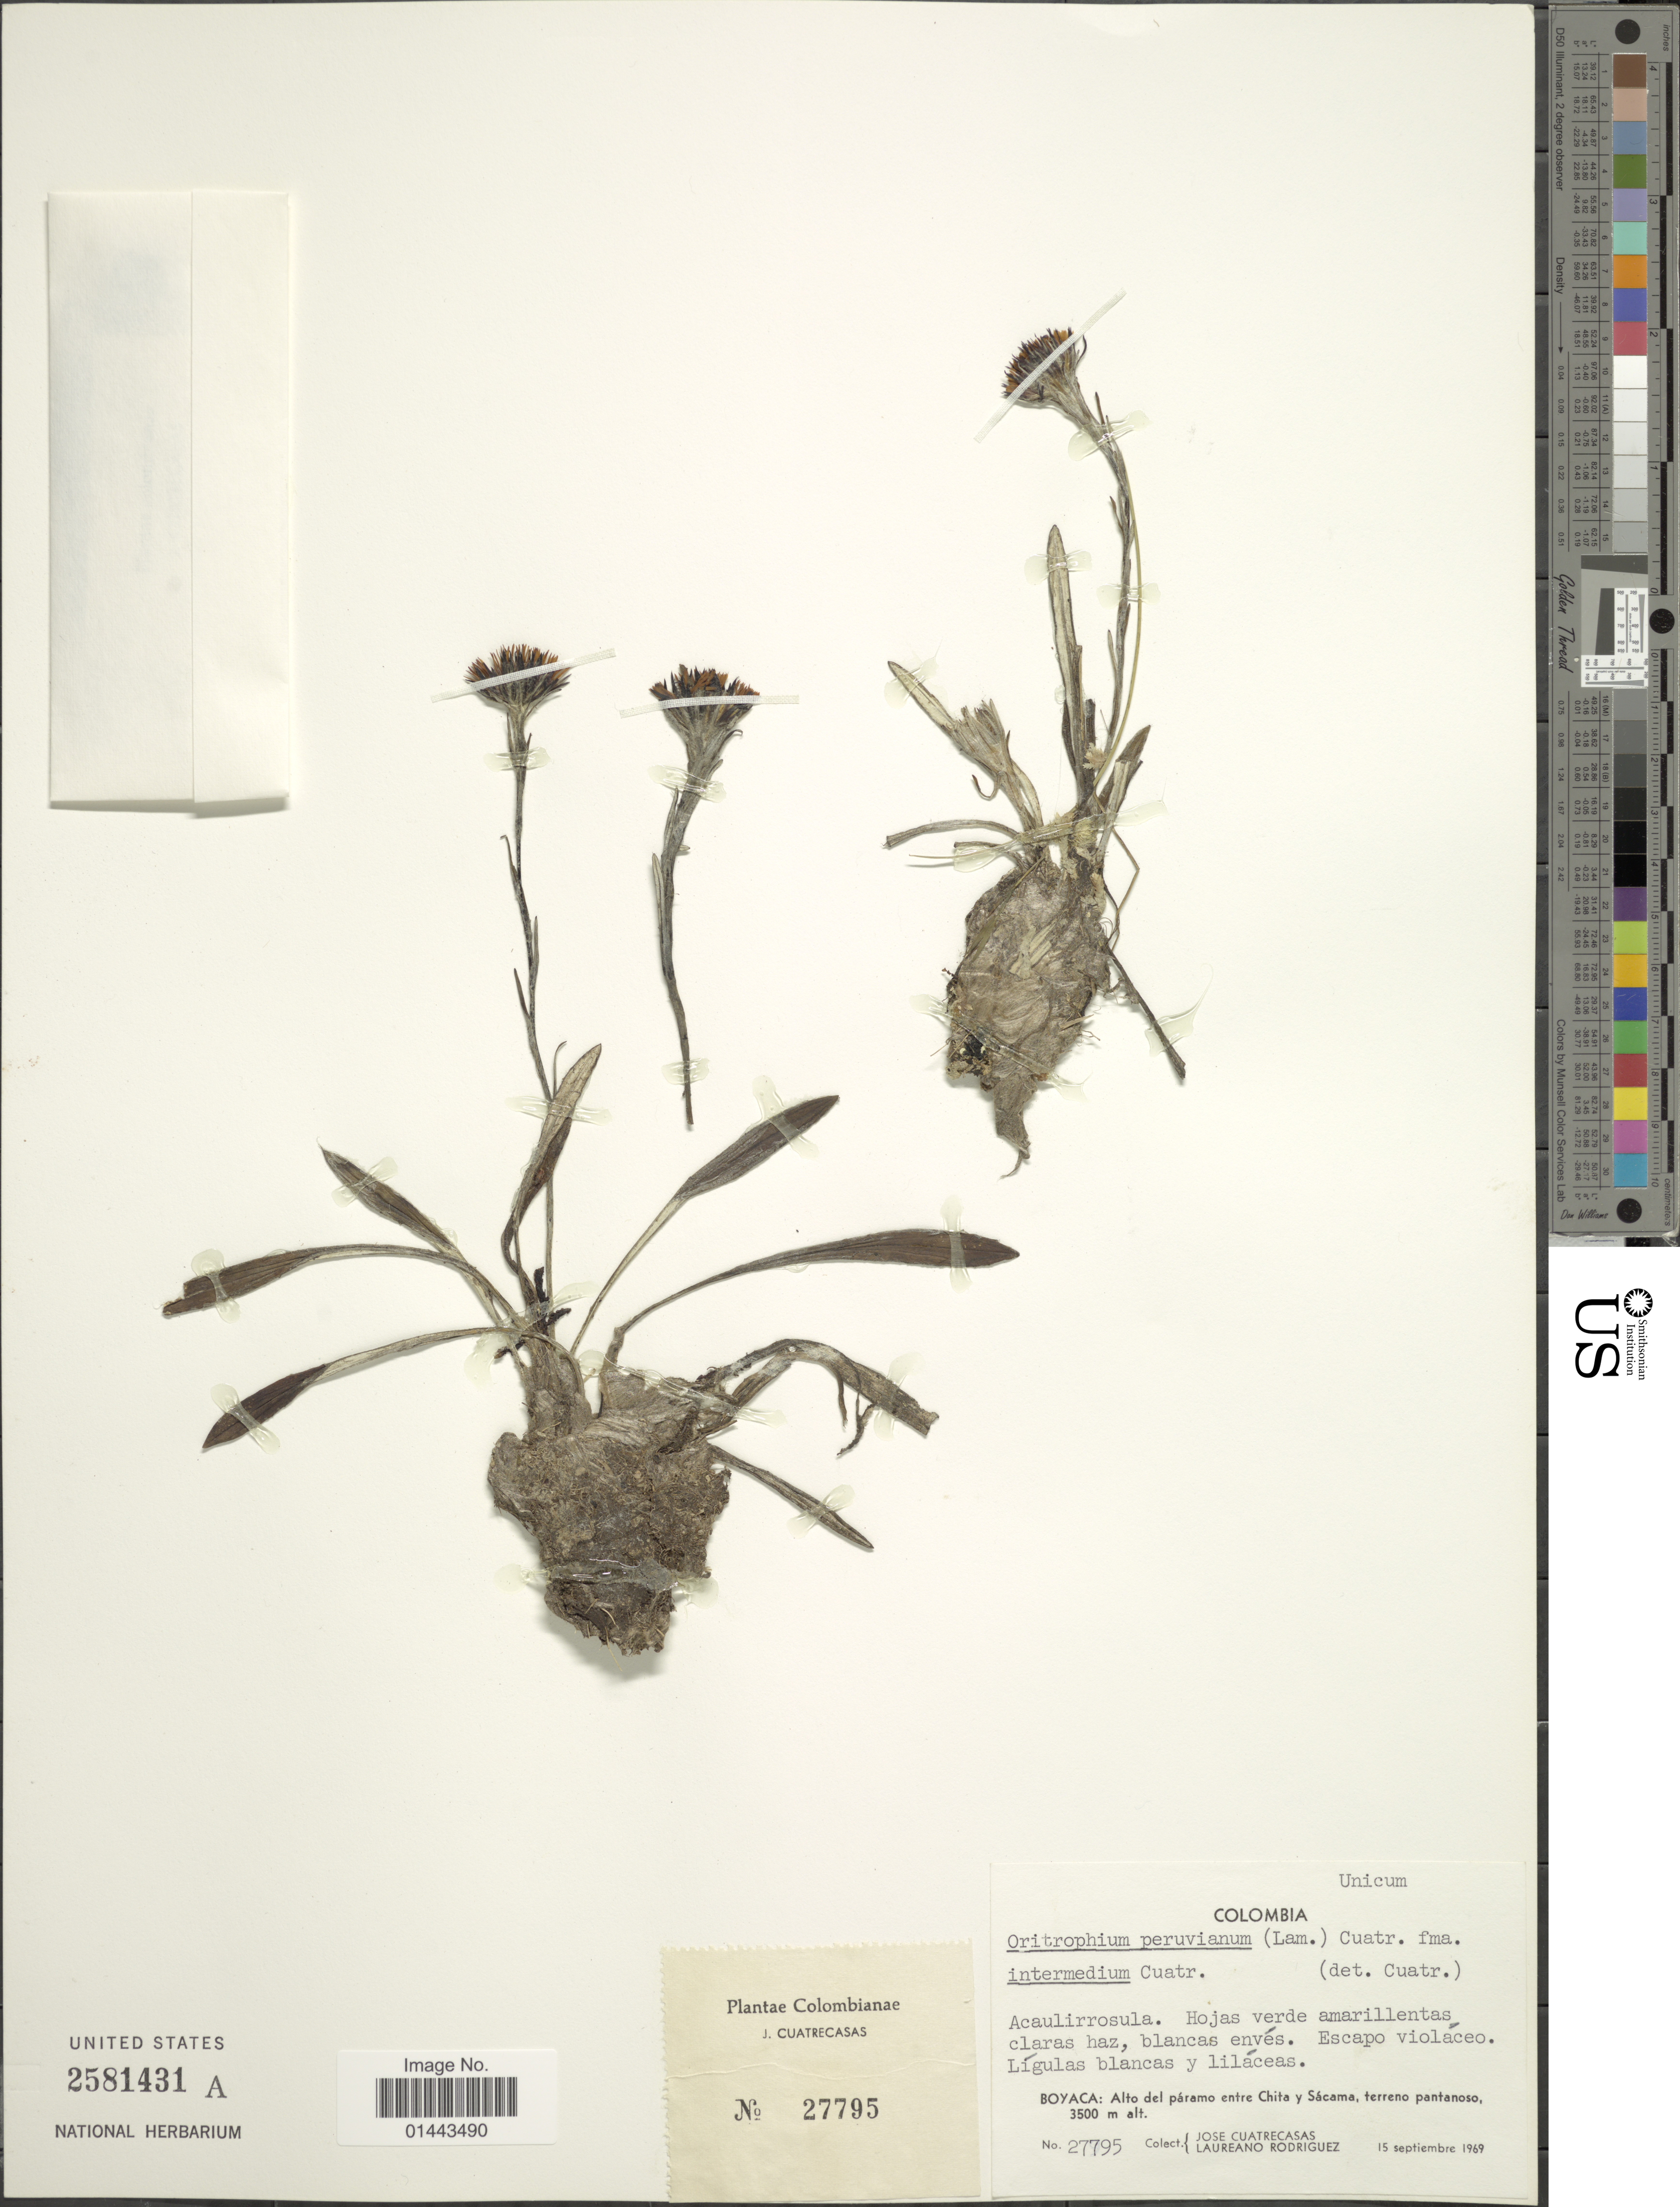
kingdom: Plantae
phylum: Tracheophyta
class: Magnoliopsida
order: Asterales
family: Asteraceae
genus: Oritrophium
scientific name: Oritrophium peruvianum f. intermedium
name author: Cuatrec.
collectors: J. Cuatrecasas & L. Rodriguez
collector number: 27795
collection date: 1969-09-15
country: Colombia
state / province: Boyacá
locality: Alto del paramo entre Chita y Sacama, terreno pantanoso.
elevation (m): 3500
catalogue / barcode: US 2581431A